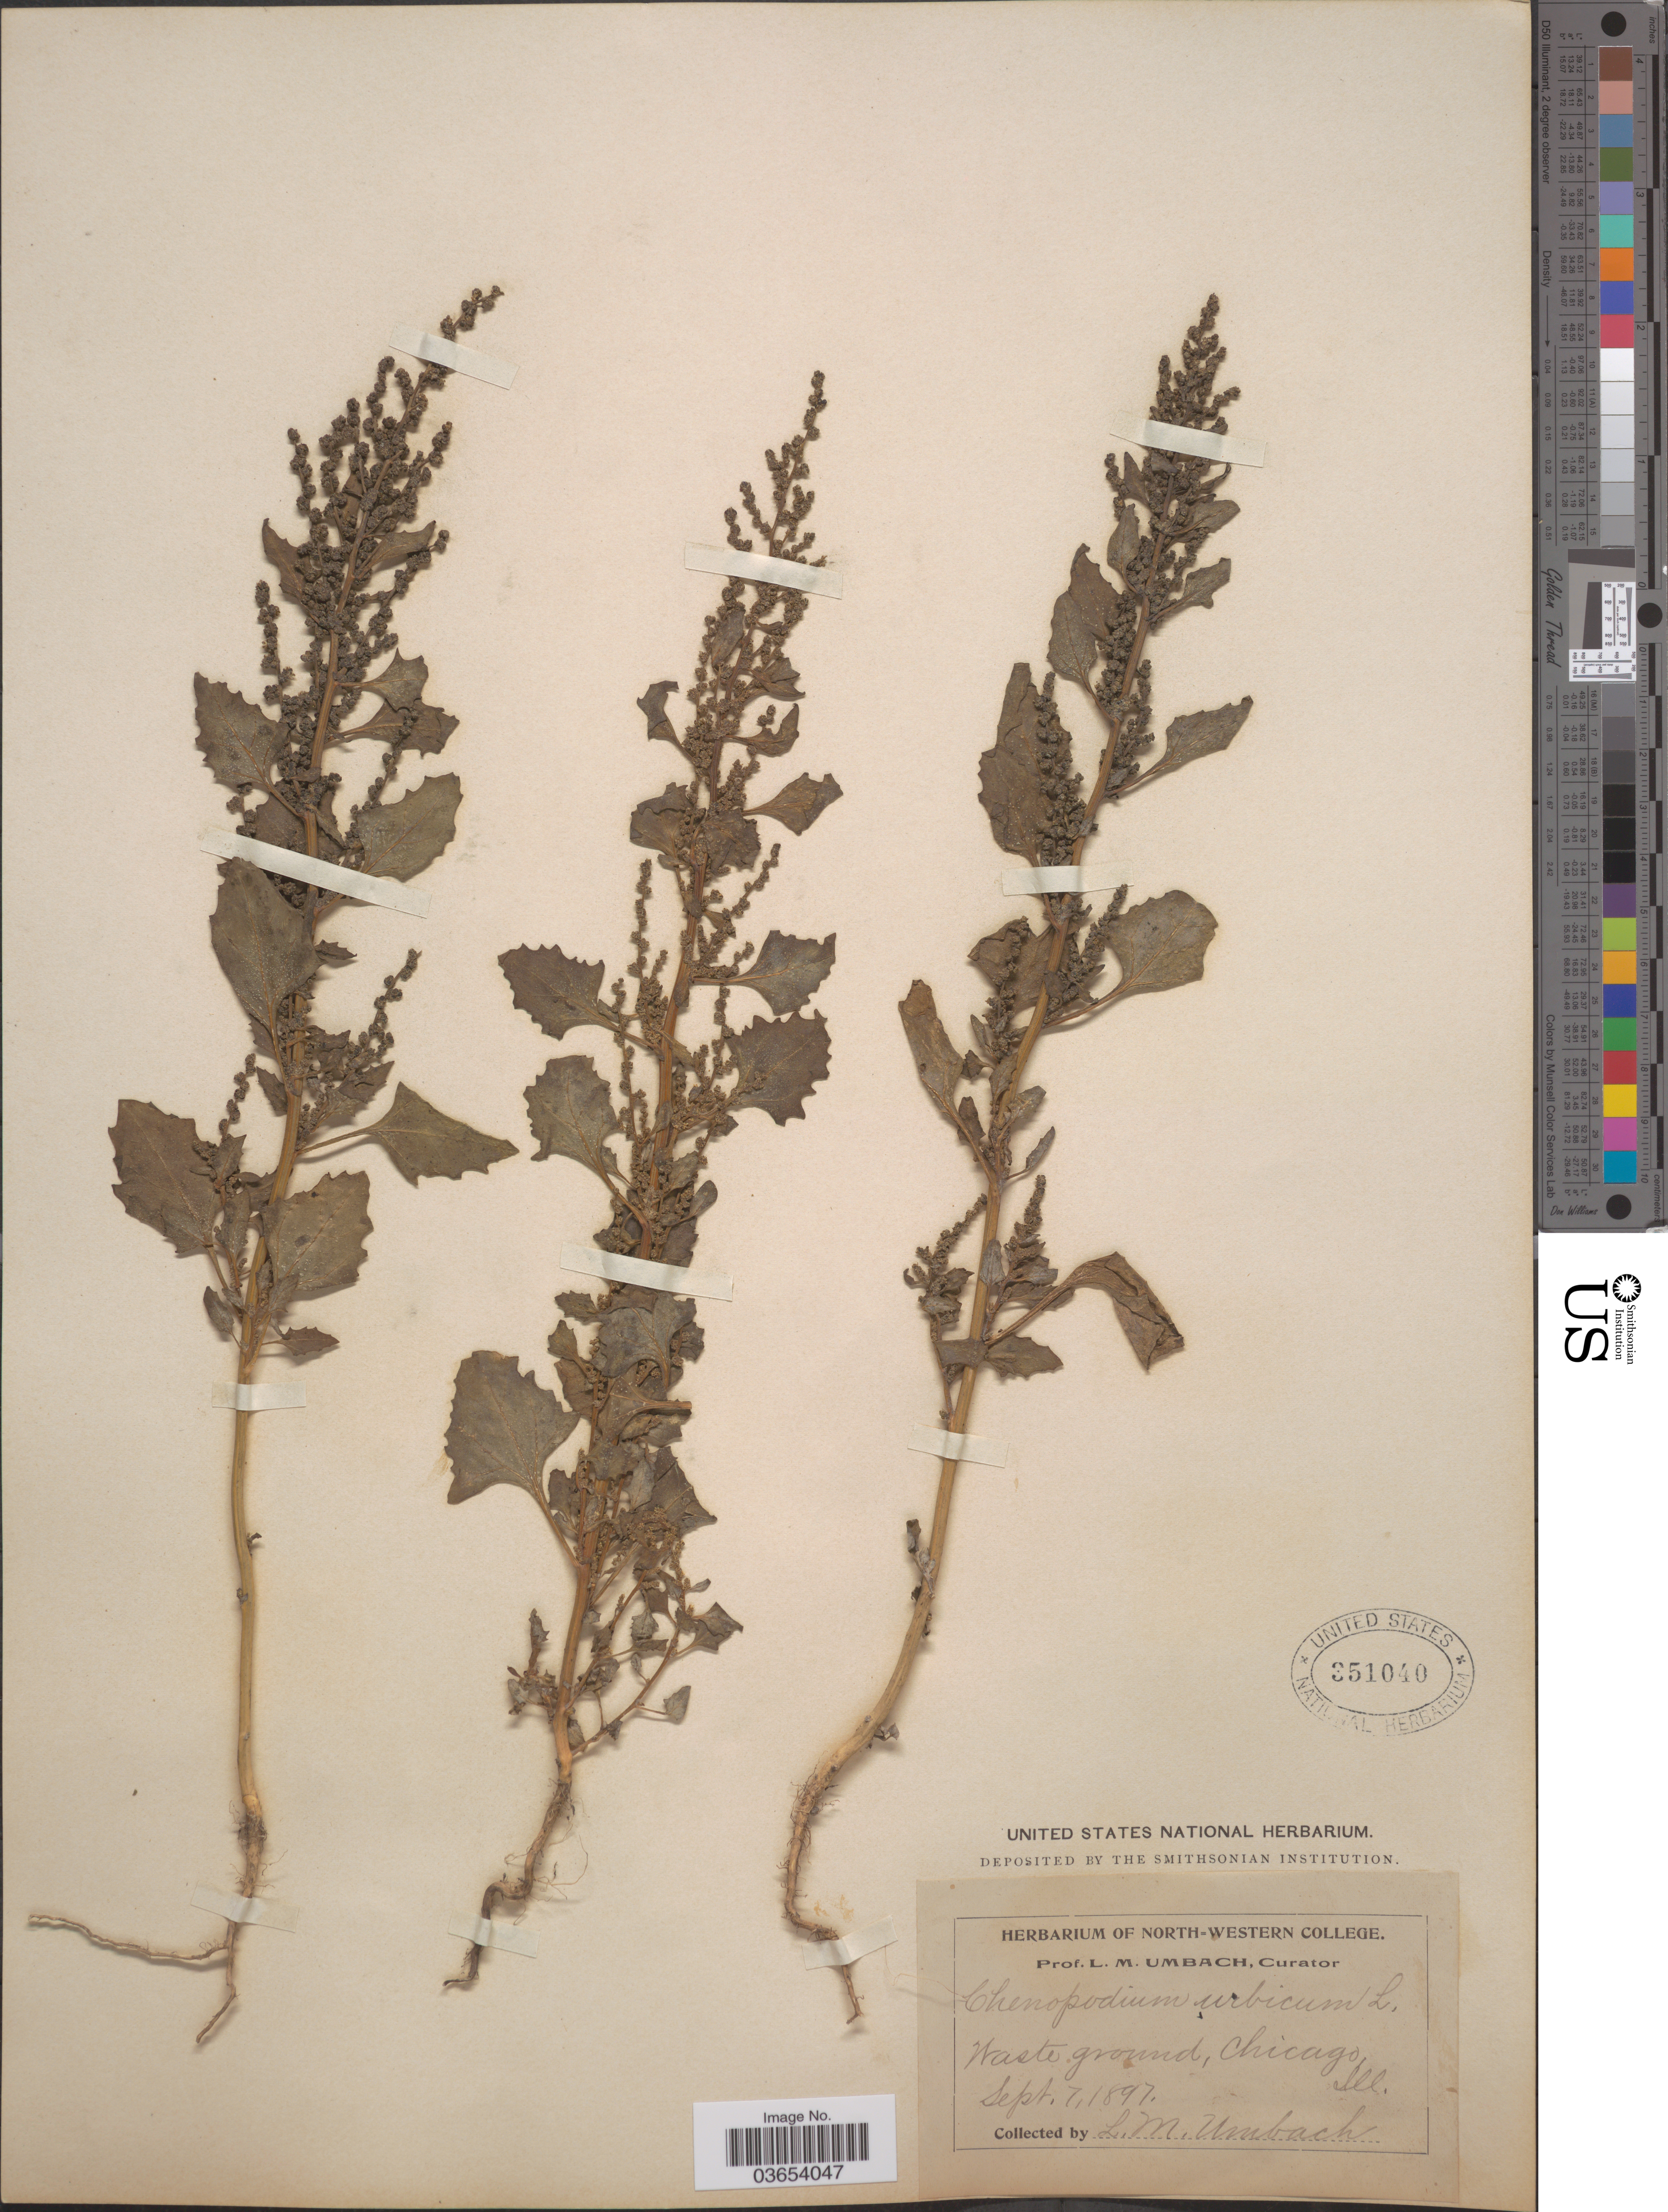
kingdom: Plantae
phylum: Tracheophyta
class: Magnoliopsida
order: Caryophyllales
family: Amaranthaceae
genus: Chenopodium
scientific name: Chenopodium urbicum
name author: L.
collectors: L. M. Umbach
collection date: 1897-09-07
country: United States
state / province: Illinois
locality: Chicago.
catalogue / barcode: US 351040